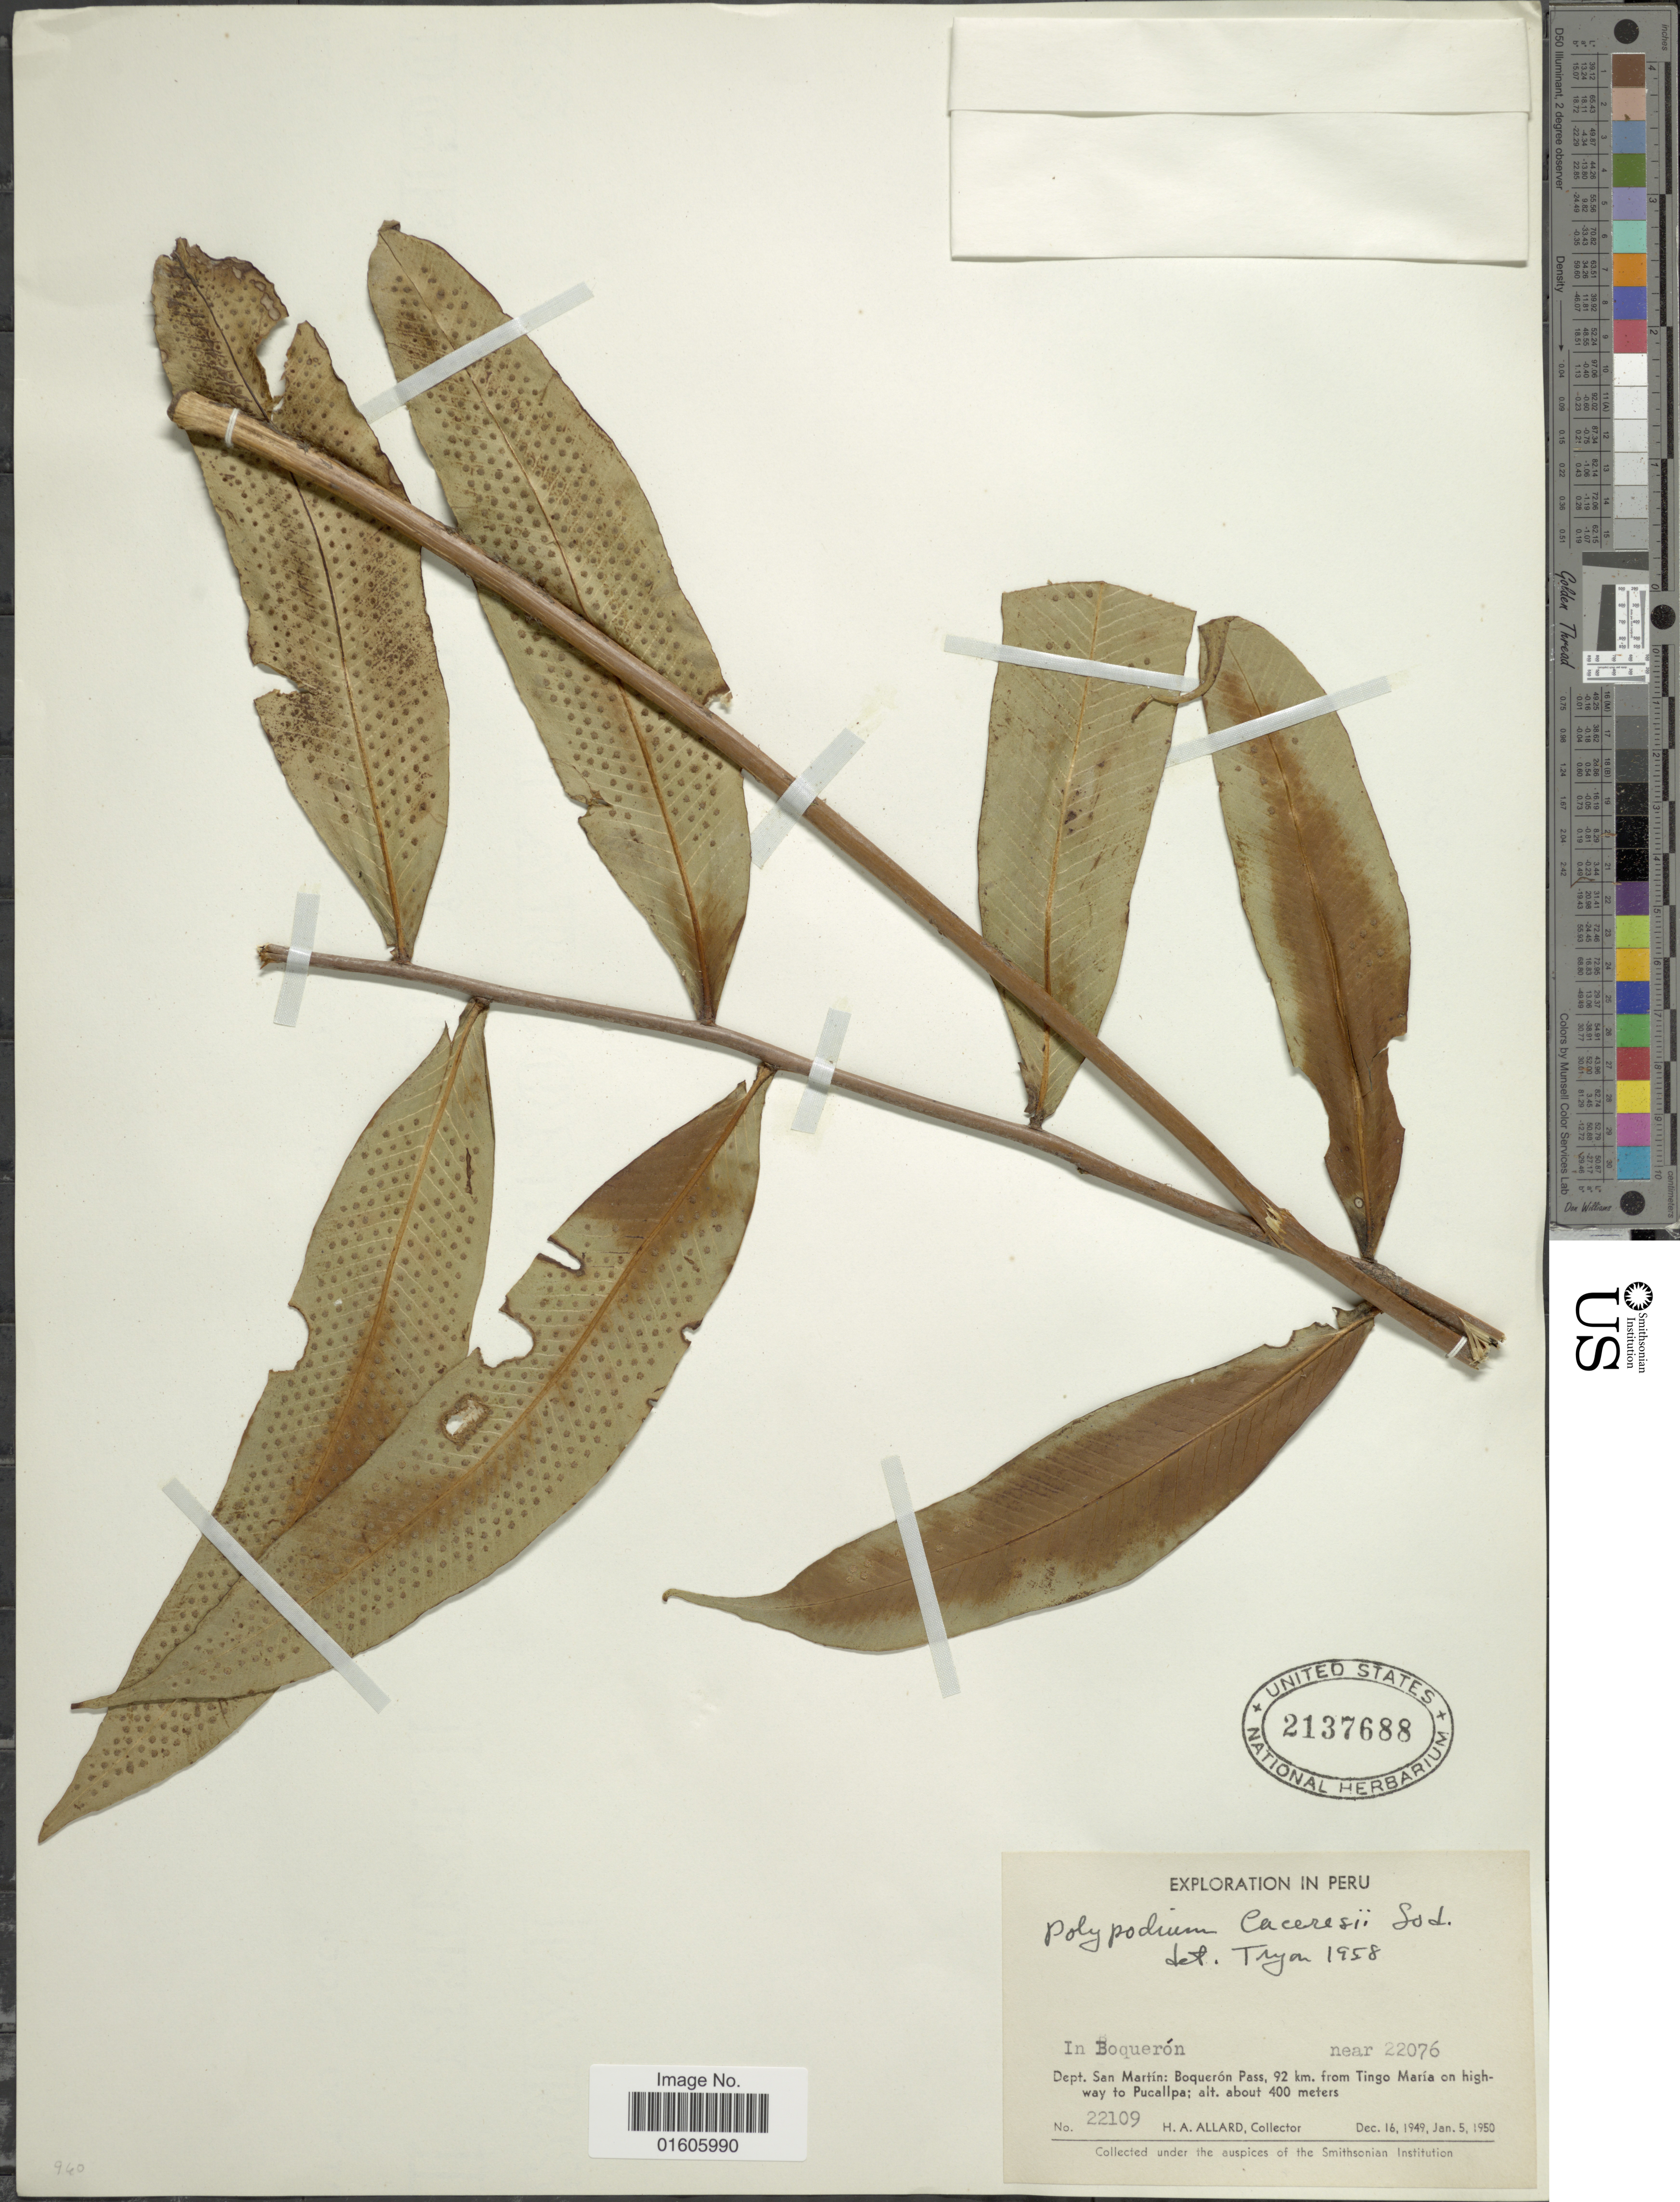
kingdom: Plantae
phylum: Tracheophyta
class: Polypodiopsida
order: Polypodiales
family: Polypodiaceae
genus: Serpocaulon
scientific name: Serpocaulon caceresii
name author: A.R. Sm.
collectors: H. A. Allard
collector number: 22109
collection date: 1949-12-16/1950-01-05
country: Peru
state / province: San Martín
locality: In Boquerón near 22076. Dept. San Martín: Boquerón Pass, 92 km. from Tingo María on high-way to Pucallpa.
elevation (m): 400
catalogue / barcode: US 2137688